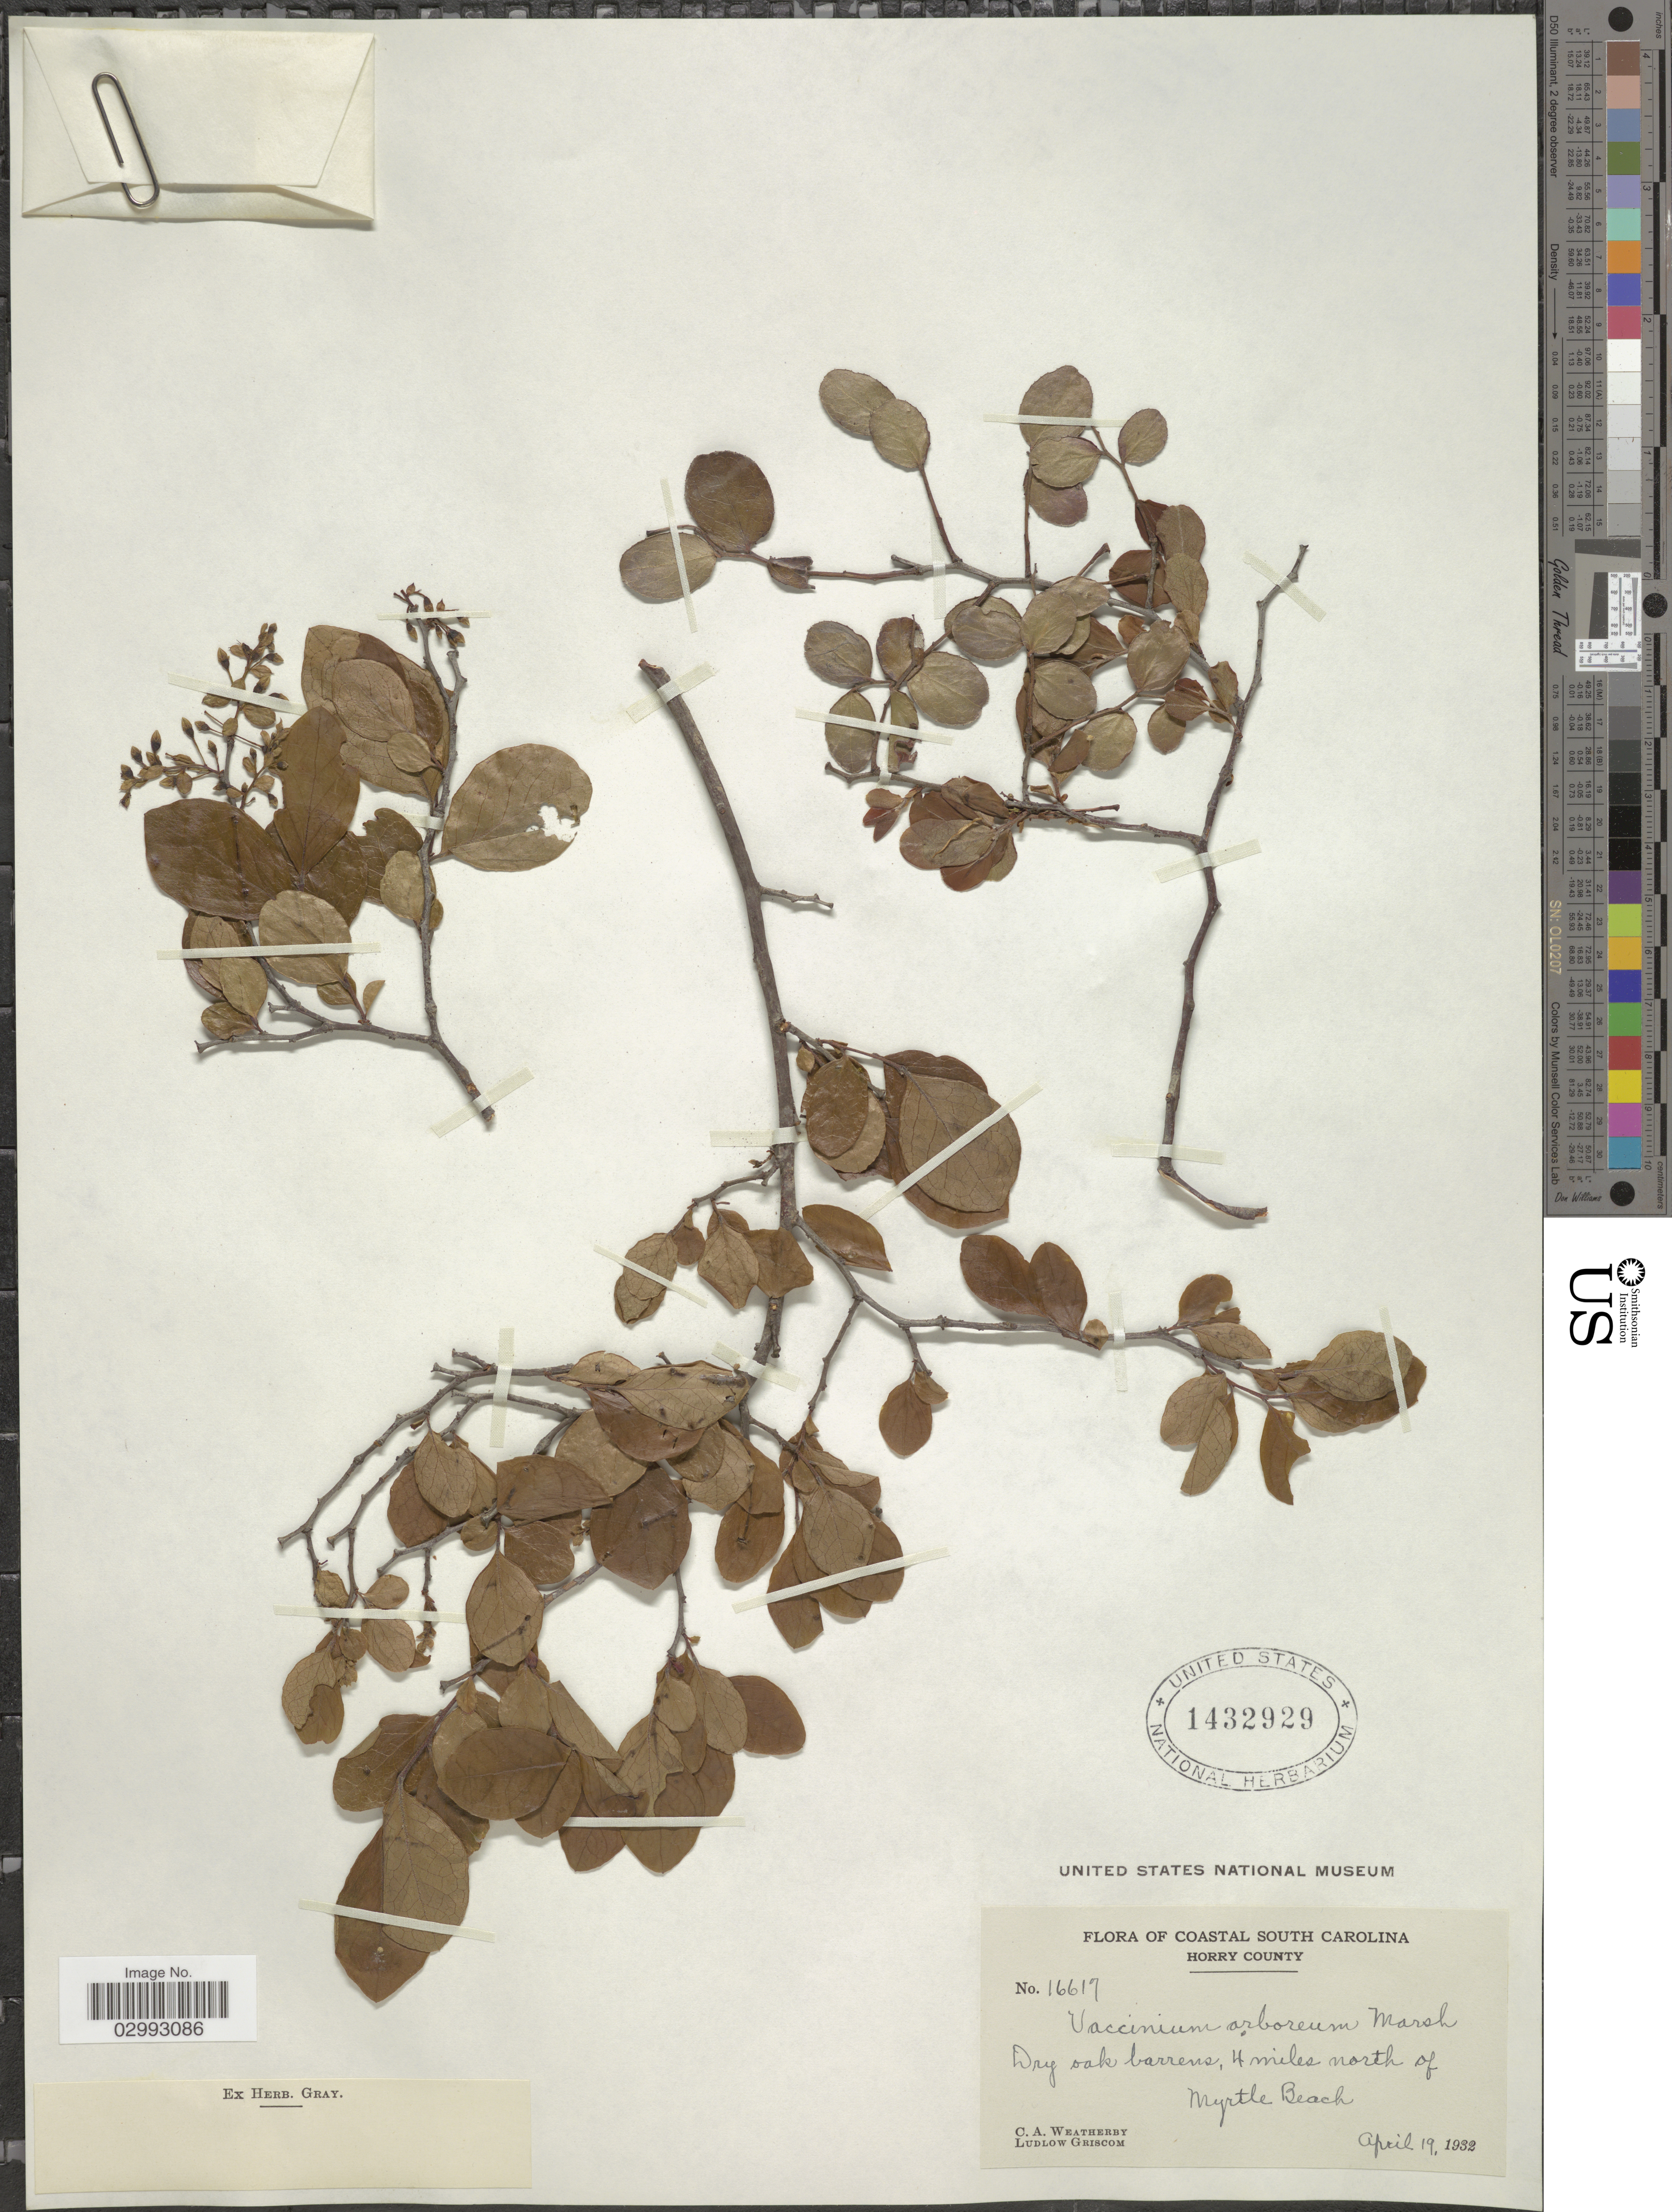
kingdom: Plantae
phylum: Tracheophyta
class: Magnoliopsida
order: Ericales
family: Ericaceae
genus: Batodendron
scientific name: Batodendron arboreum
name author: Nutt.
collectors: C. A. Weatherby & L. Griscom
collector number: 16617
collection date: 1932-04-19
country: United States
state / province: South Carolina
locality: Coastal South Carolina. Horry County. 4 miles north of Myrtle Beach.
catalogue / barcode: US 1432929